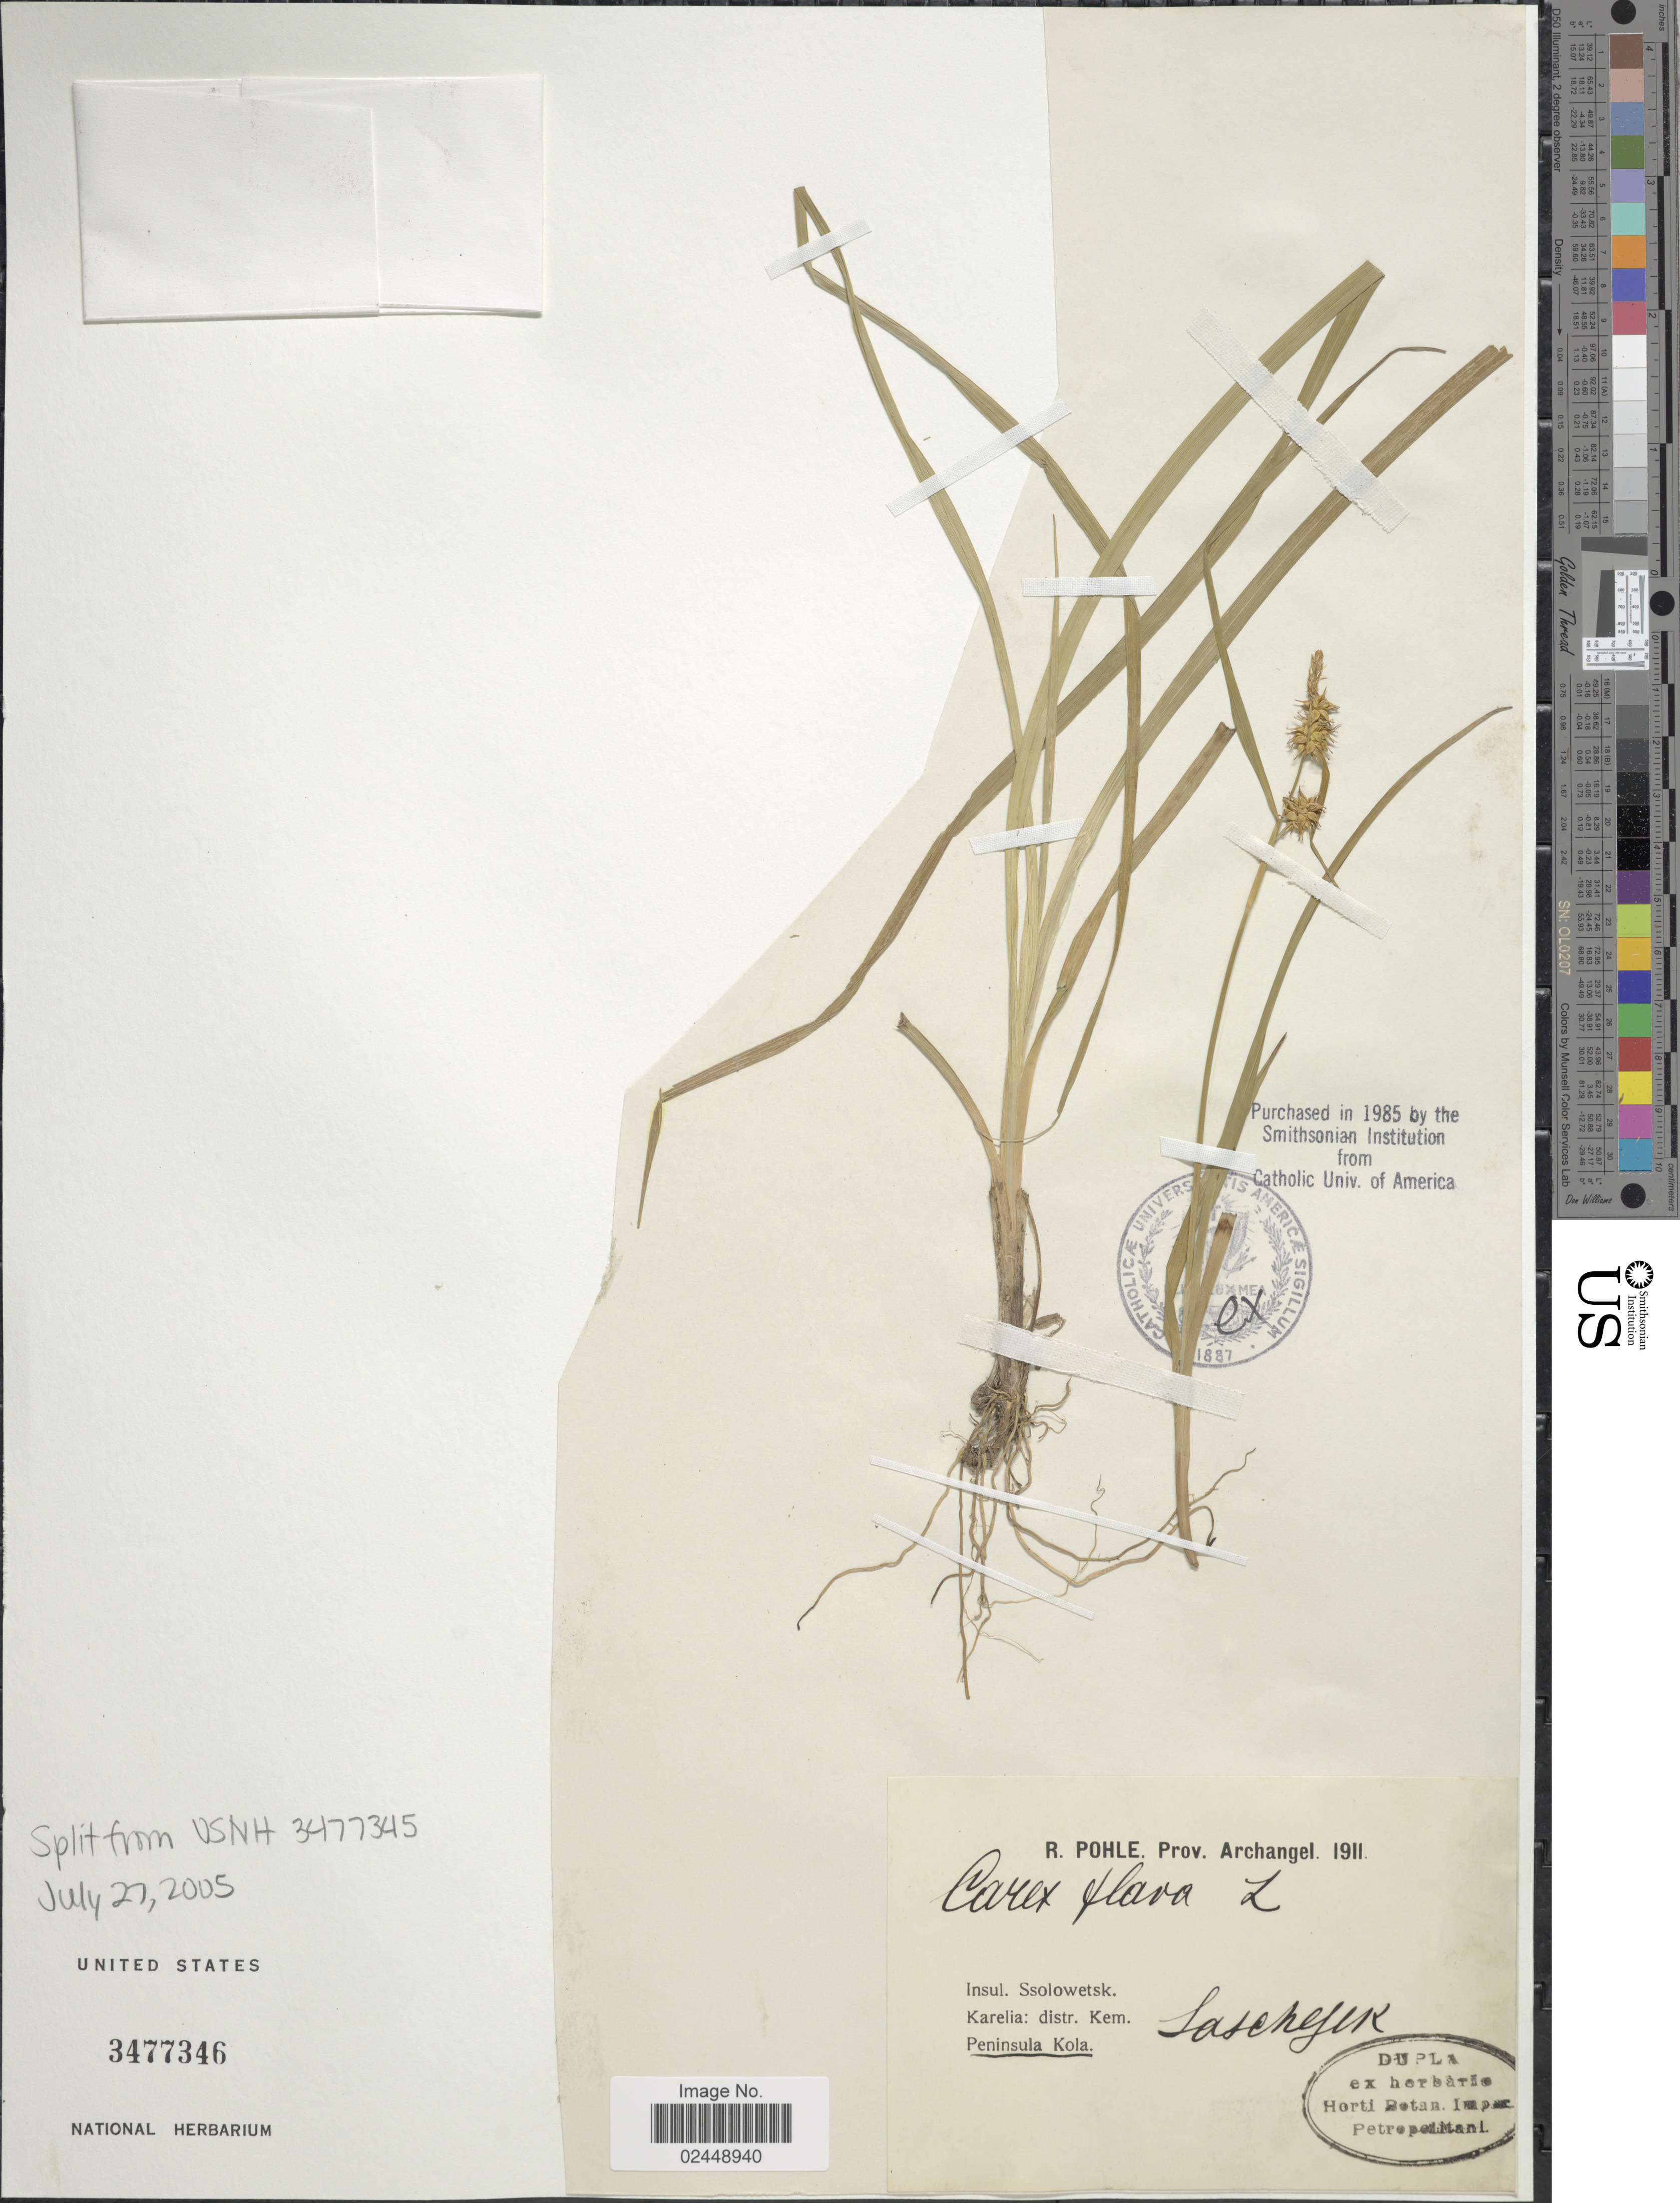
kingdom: Plantae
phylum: Tracheophyta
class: Liliopsida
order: Poales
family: Cyperaceae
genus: Carex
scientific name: Carex flava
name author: L.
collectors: R. Pohle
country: Russian Federation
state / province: Karelia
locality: Insul. Ssolowetsk, distr. Kem., Prov. Archangel, Peninsula Kola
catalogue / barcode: US 3477346